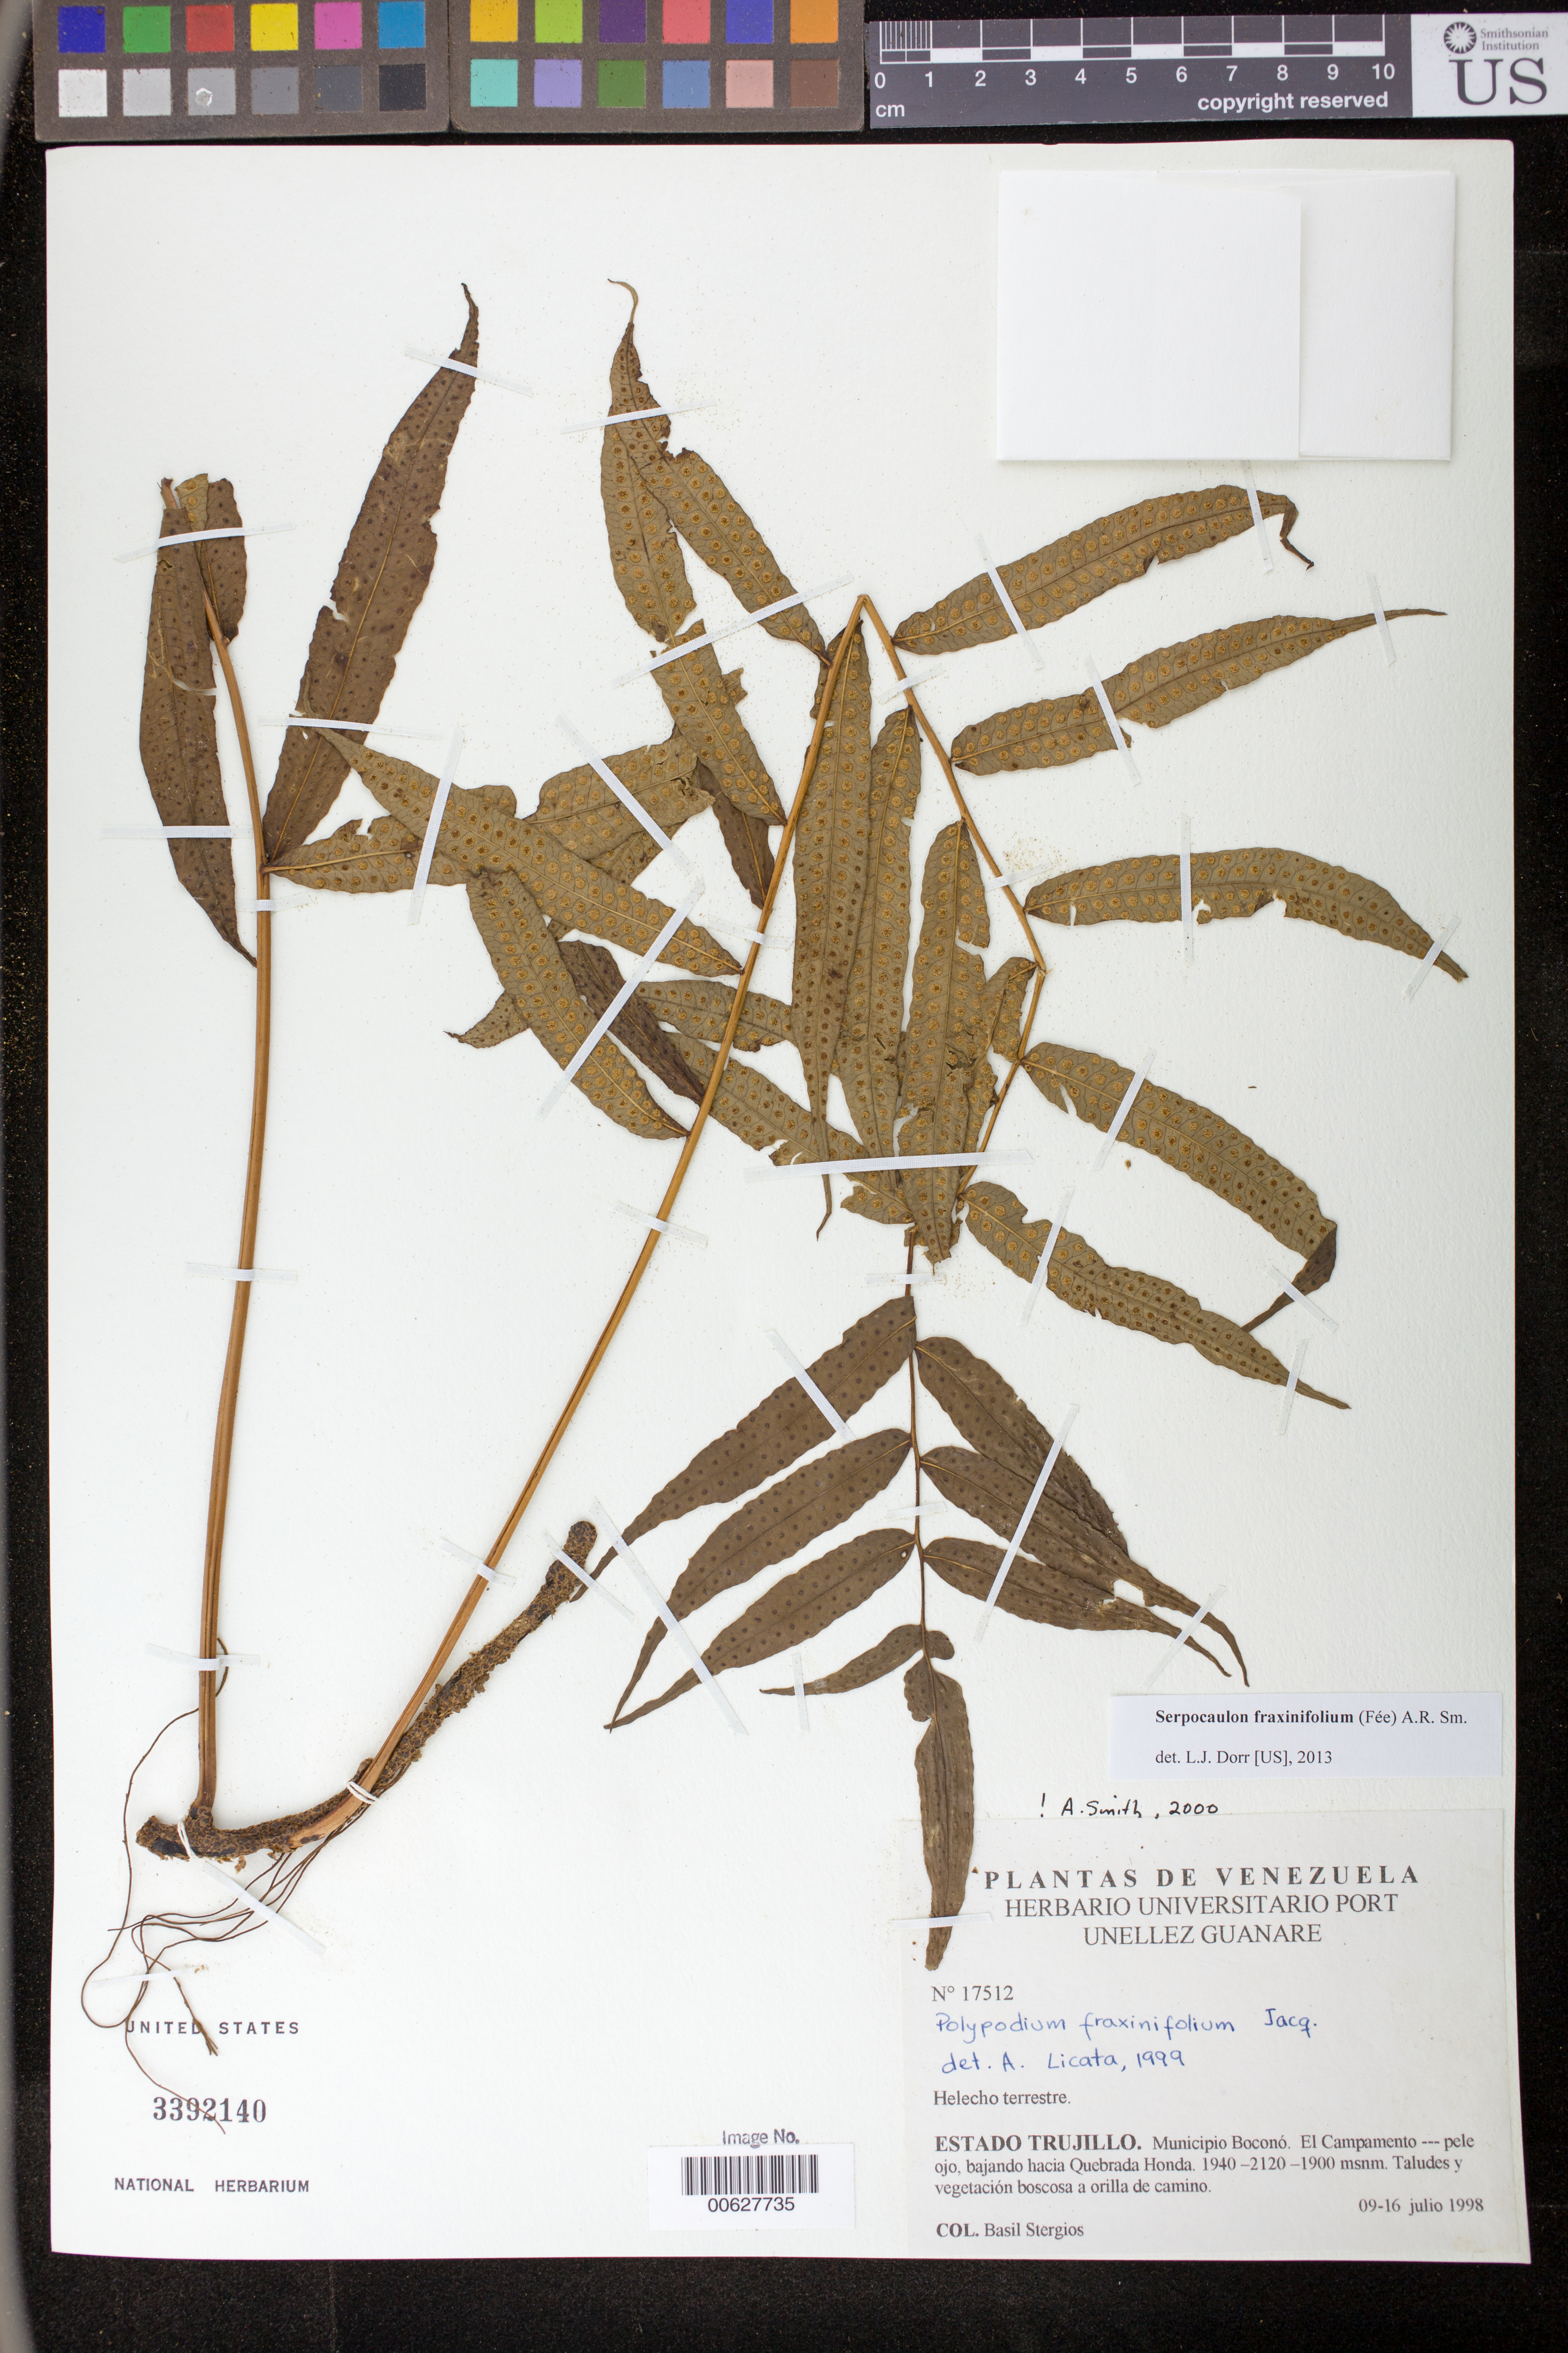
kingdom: Plantae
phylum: Tracheophyta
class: Polypodiopsida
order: Polypodiales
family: Polypodiaceae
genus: Serpocaulon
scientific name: Serpocaulon fraxinifolium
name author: (Jacq.) A.R. Sm.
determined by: Dorr, L. J., (BOT), Smithsonian Institution - National Museum of Natural History (UNITED STATES)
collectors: B. G. Stergios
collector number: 17512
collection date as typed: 09 Jul 1998 to 16 Jul 1998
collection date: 1998-07-09/1998-07-16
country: Venezuela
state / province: Trujillo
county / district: Boconó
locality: Parque Nacional Guaramacal, El campamento-pele ojo, bajando hacia Quebrada Honda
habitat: Taludes y vegetación boscosa a orilla de camino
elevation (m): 1900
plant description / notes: PORT, US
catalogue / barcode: US 3392140